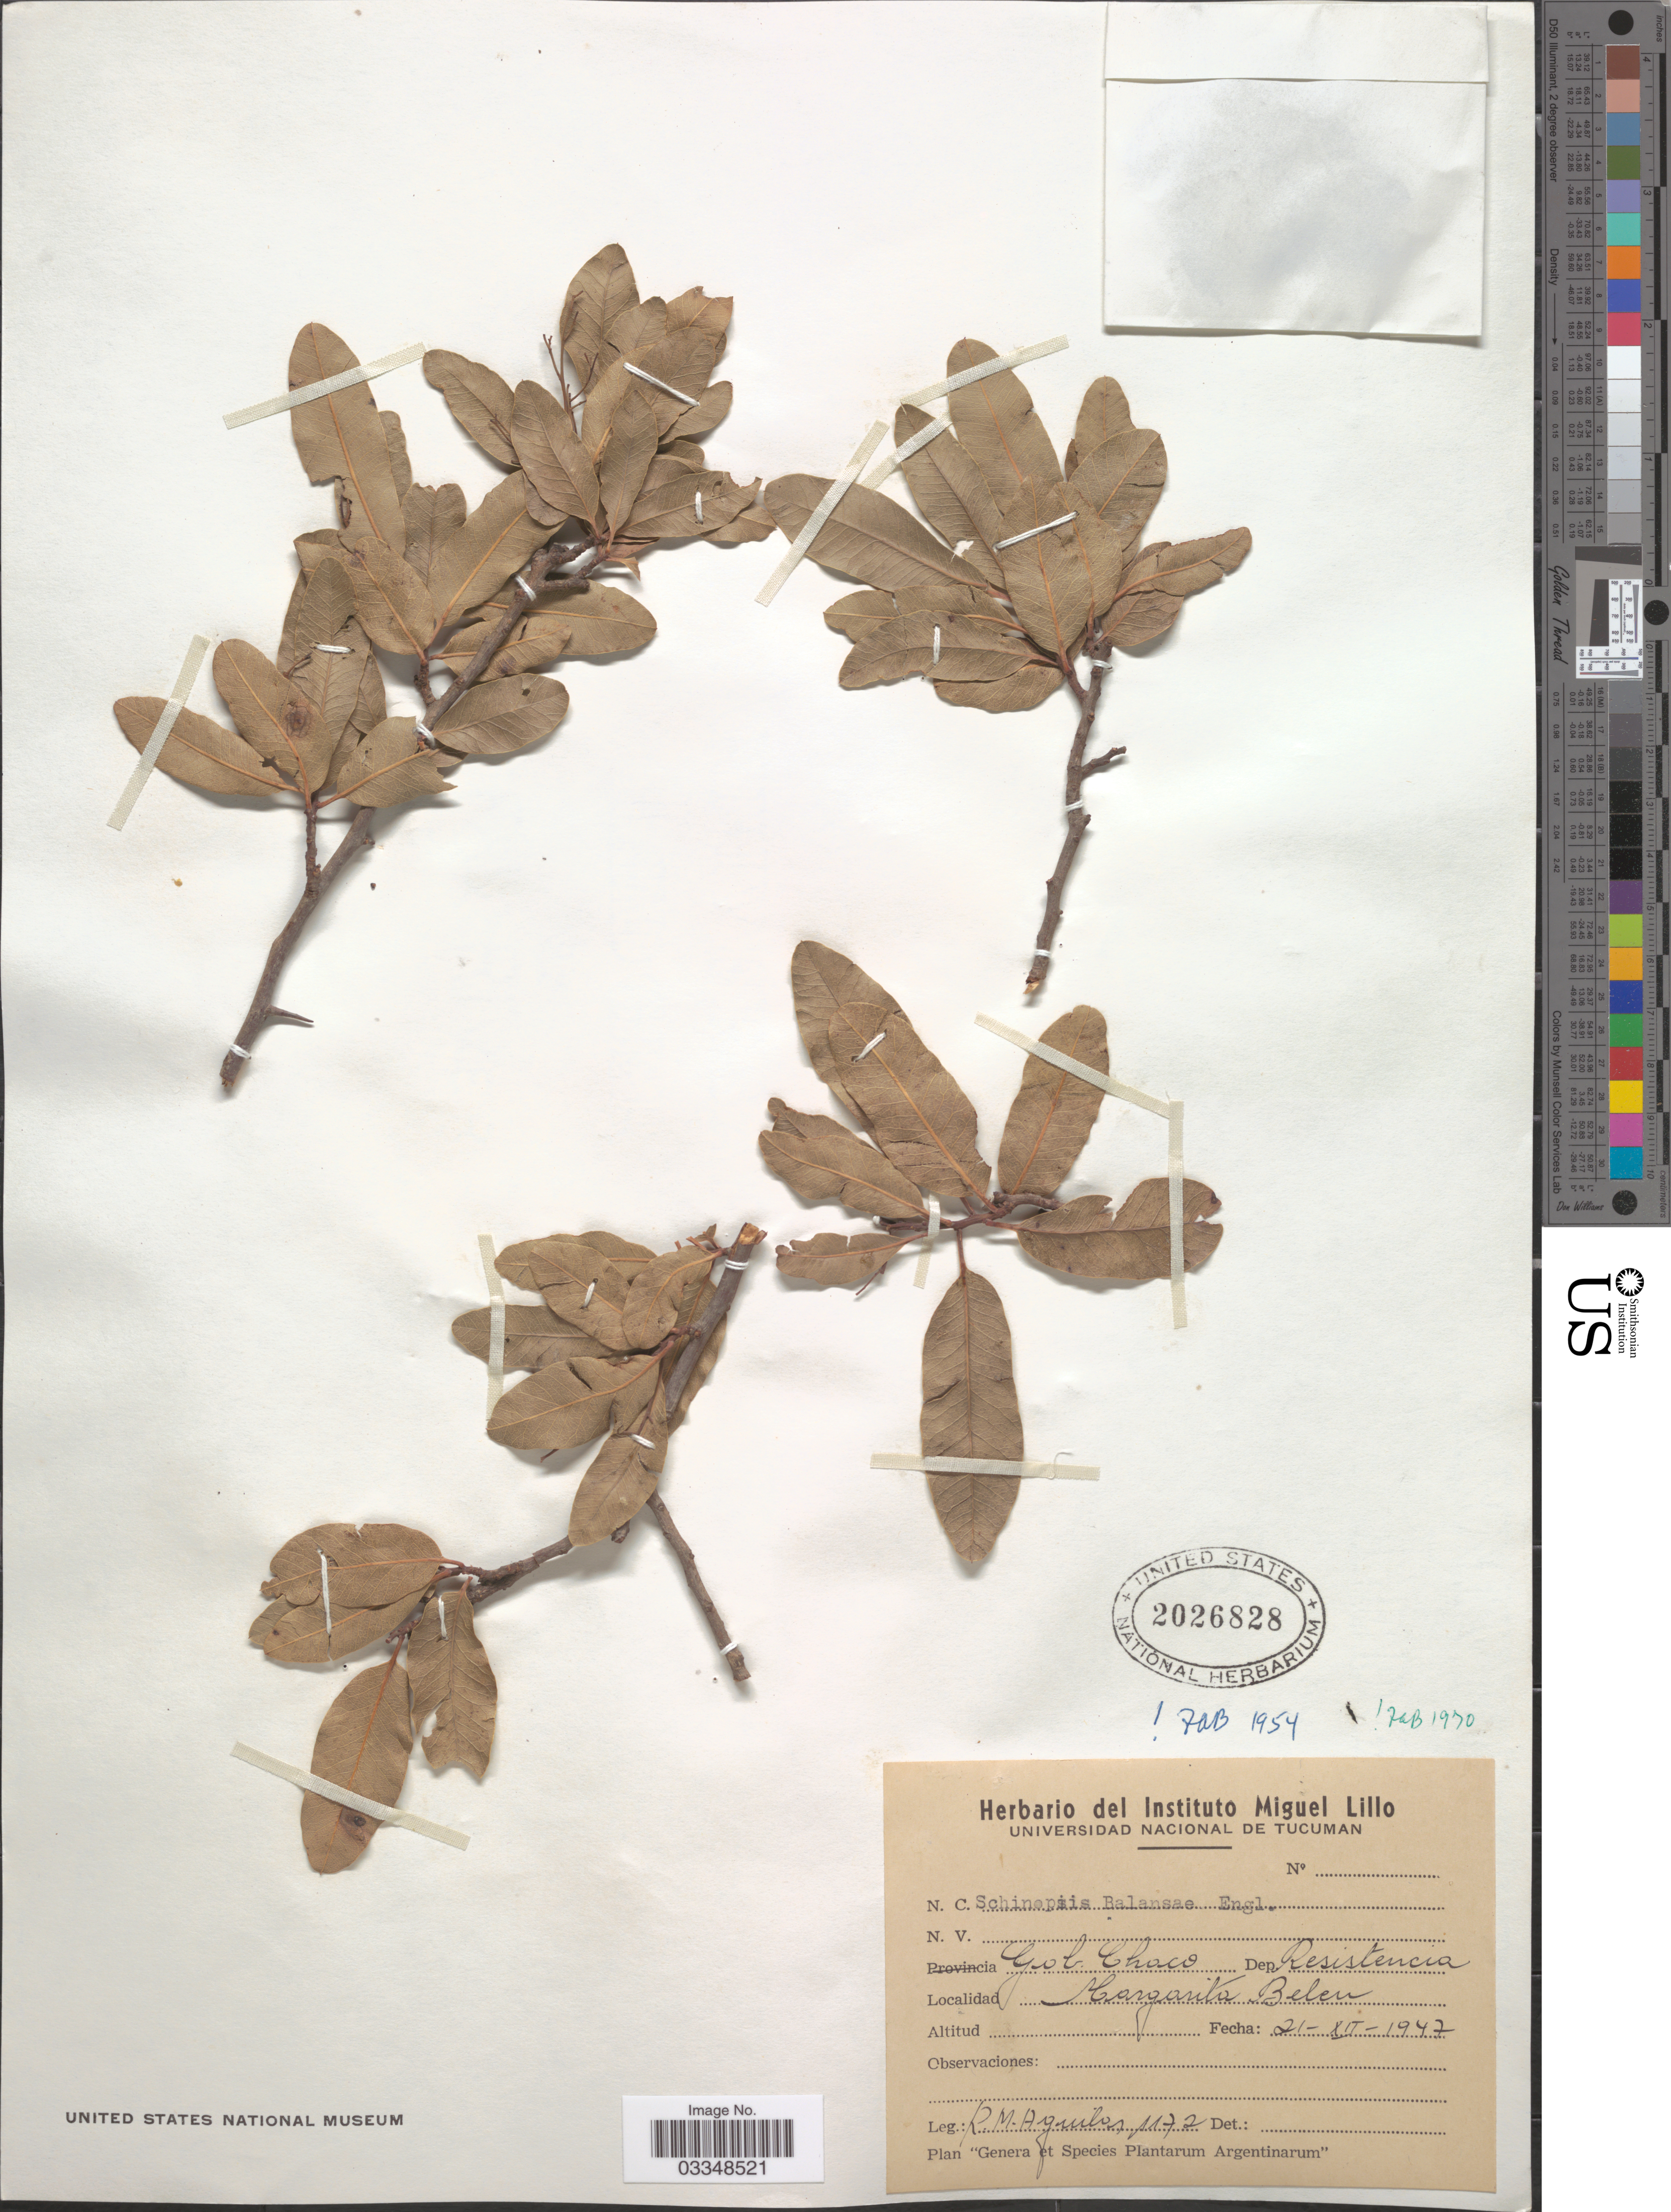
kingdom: Plantae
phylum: Tracheophyta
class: Magnoliopsida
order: Sapindales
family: Anacardiaceae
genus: Schinopsis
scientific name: Schinopsis balansae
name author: Engl.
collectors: R. Aguilar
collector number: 1172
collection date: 1947-12-21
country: Argentina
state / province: Chaco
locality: Gob. Chaco, Dep. Resistencia, Margarita Belen.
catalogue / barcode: US 2026828